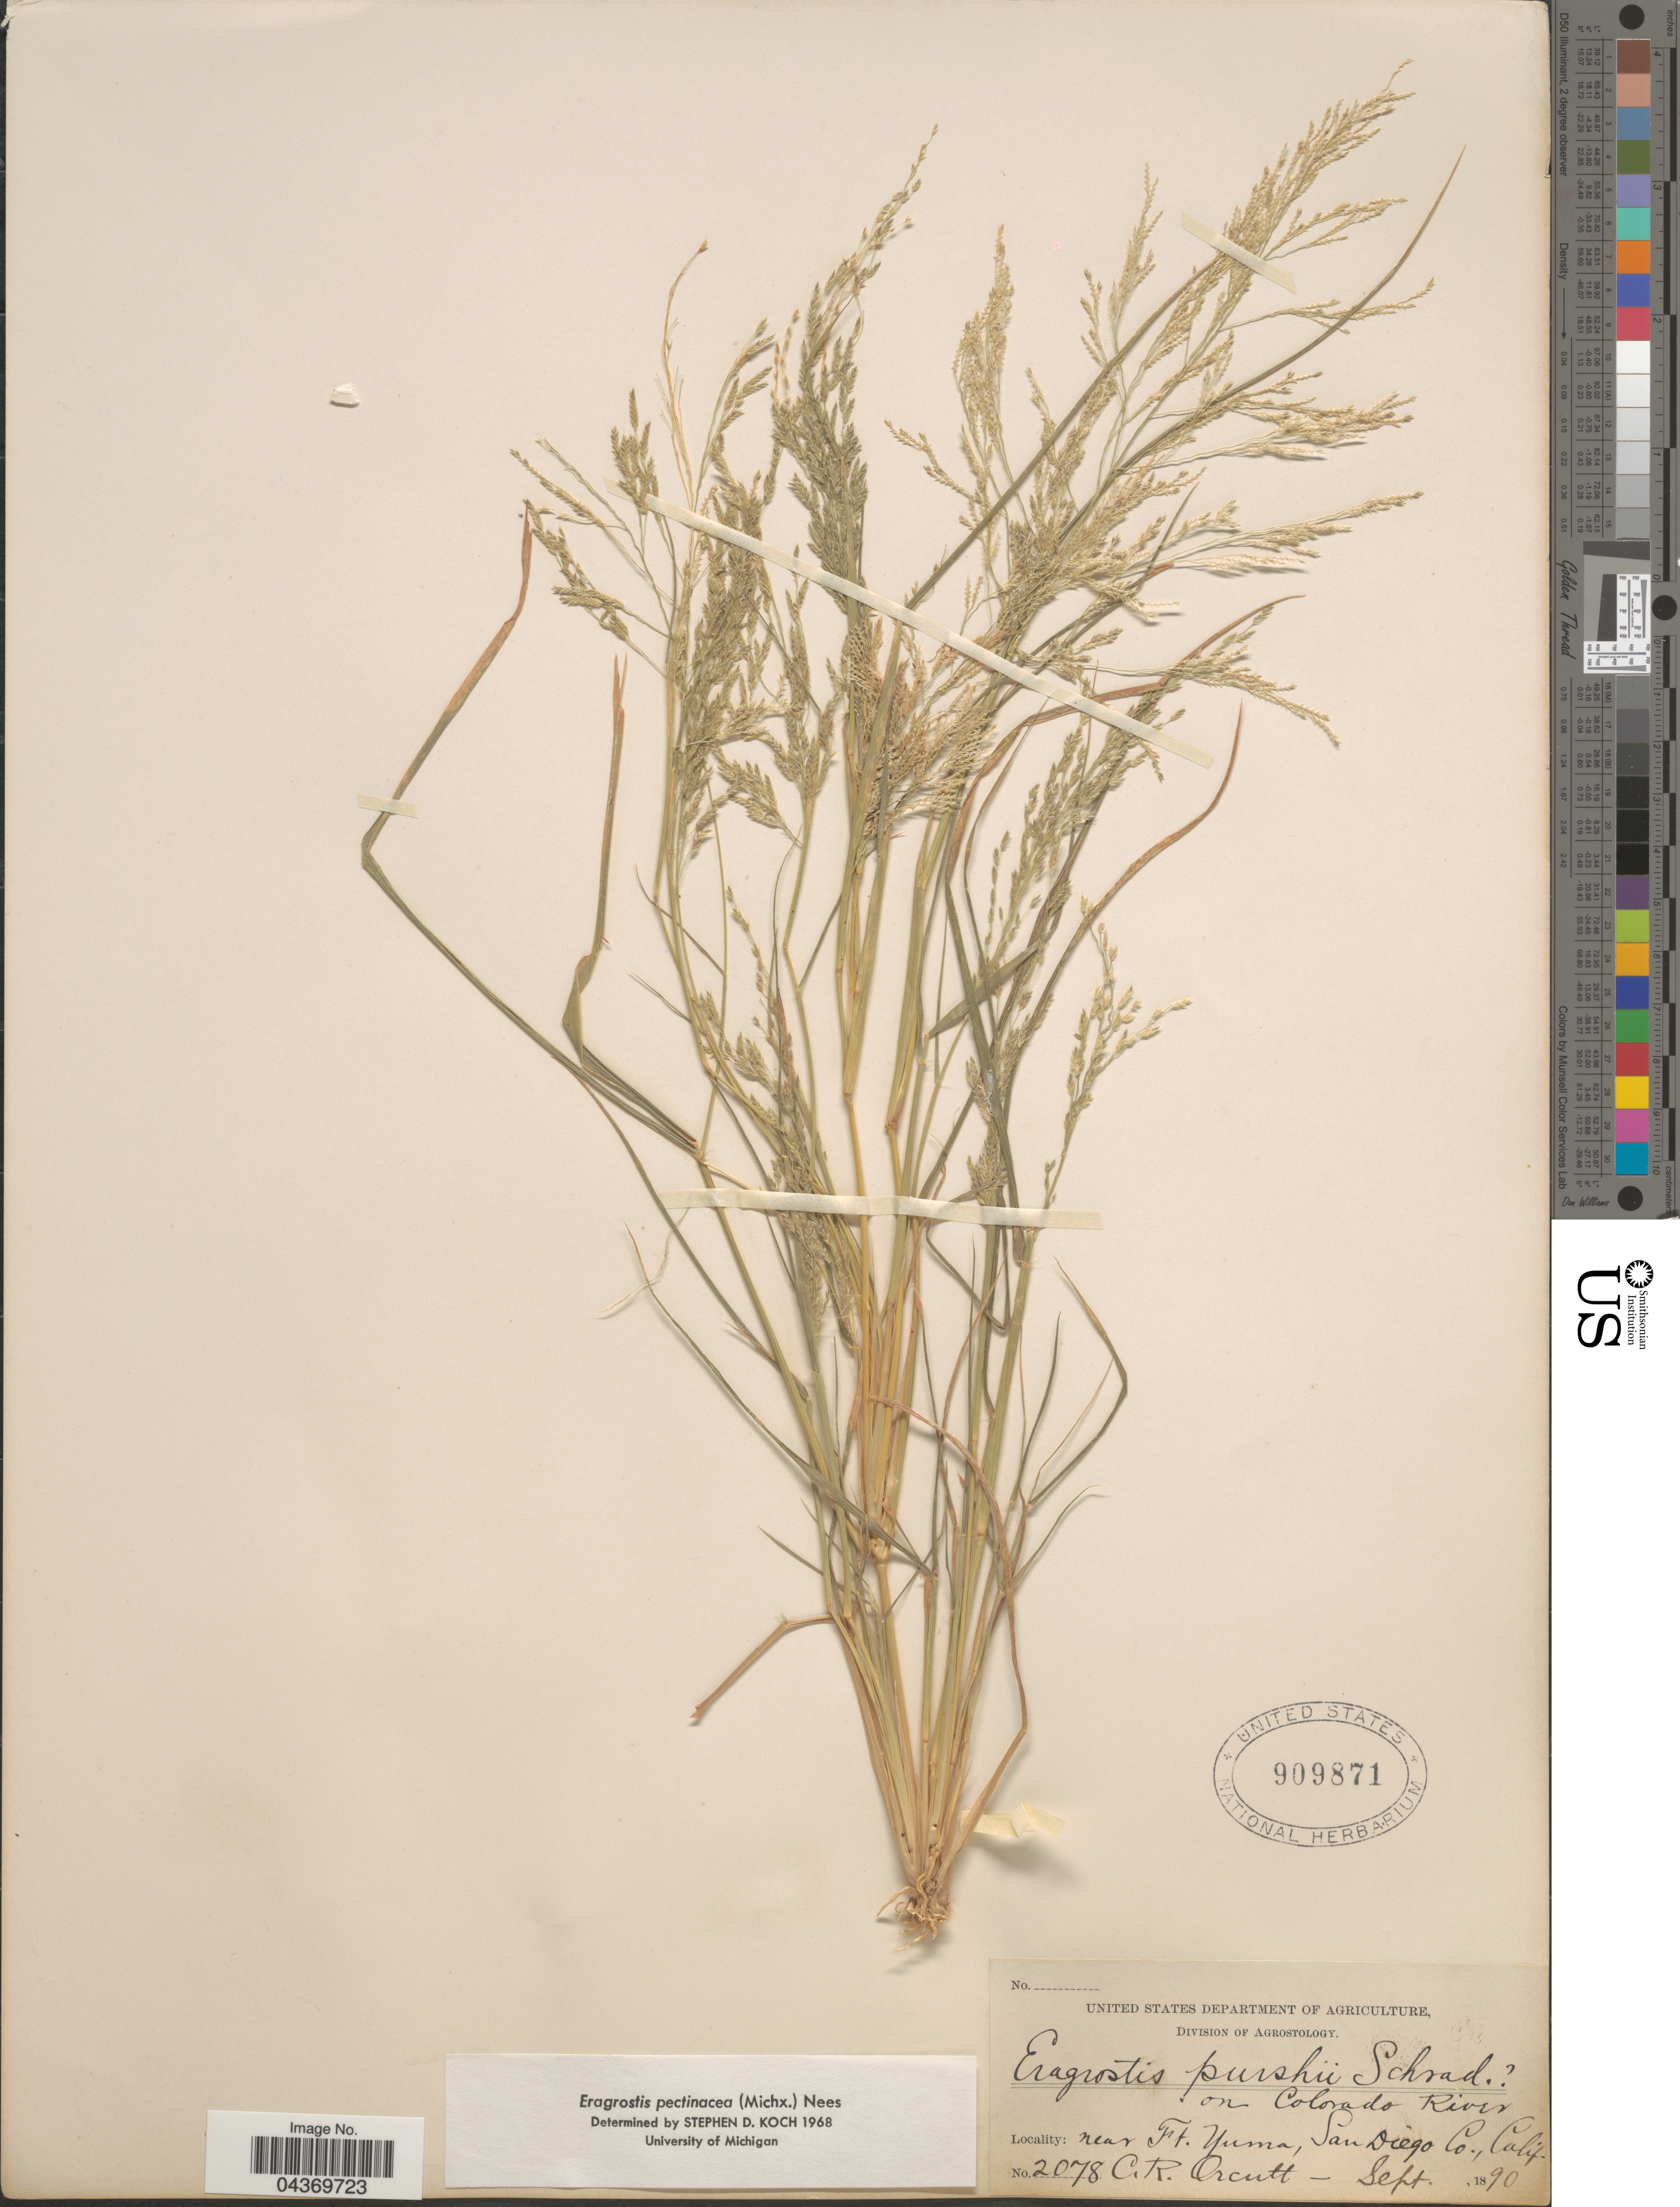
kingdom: Plantae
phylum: Tracheophyta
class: Liliopsida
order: Poales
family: Poaceae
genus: Eragrostis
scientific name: Eragrostis pectinacea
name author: (Michx.) Nees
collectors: C. R. Orcutt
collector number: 2078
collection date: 1890-09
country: United States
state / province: California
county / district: San Diego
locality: On Colorado River near Ft. Yuma, San Diego Co.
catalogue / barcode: US 909871